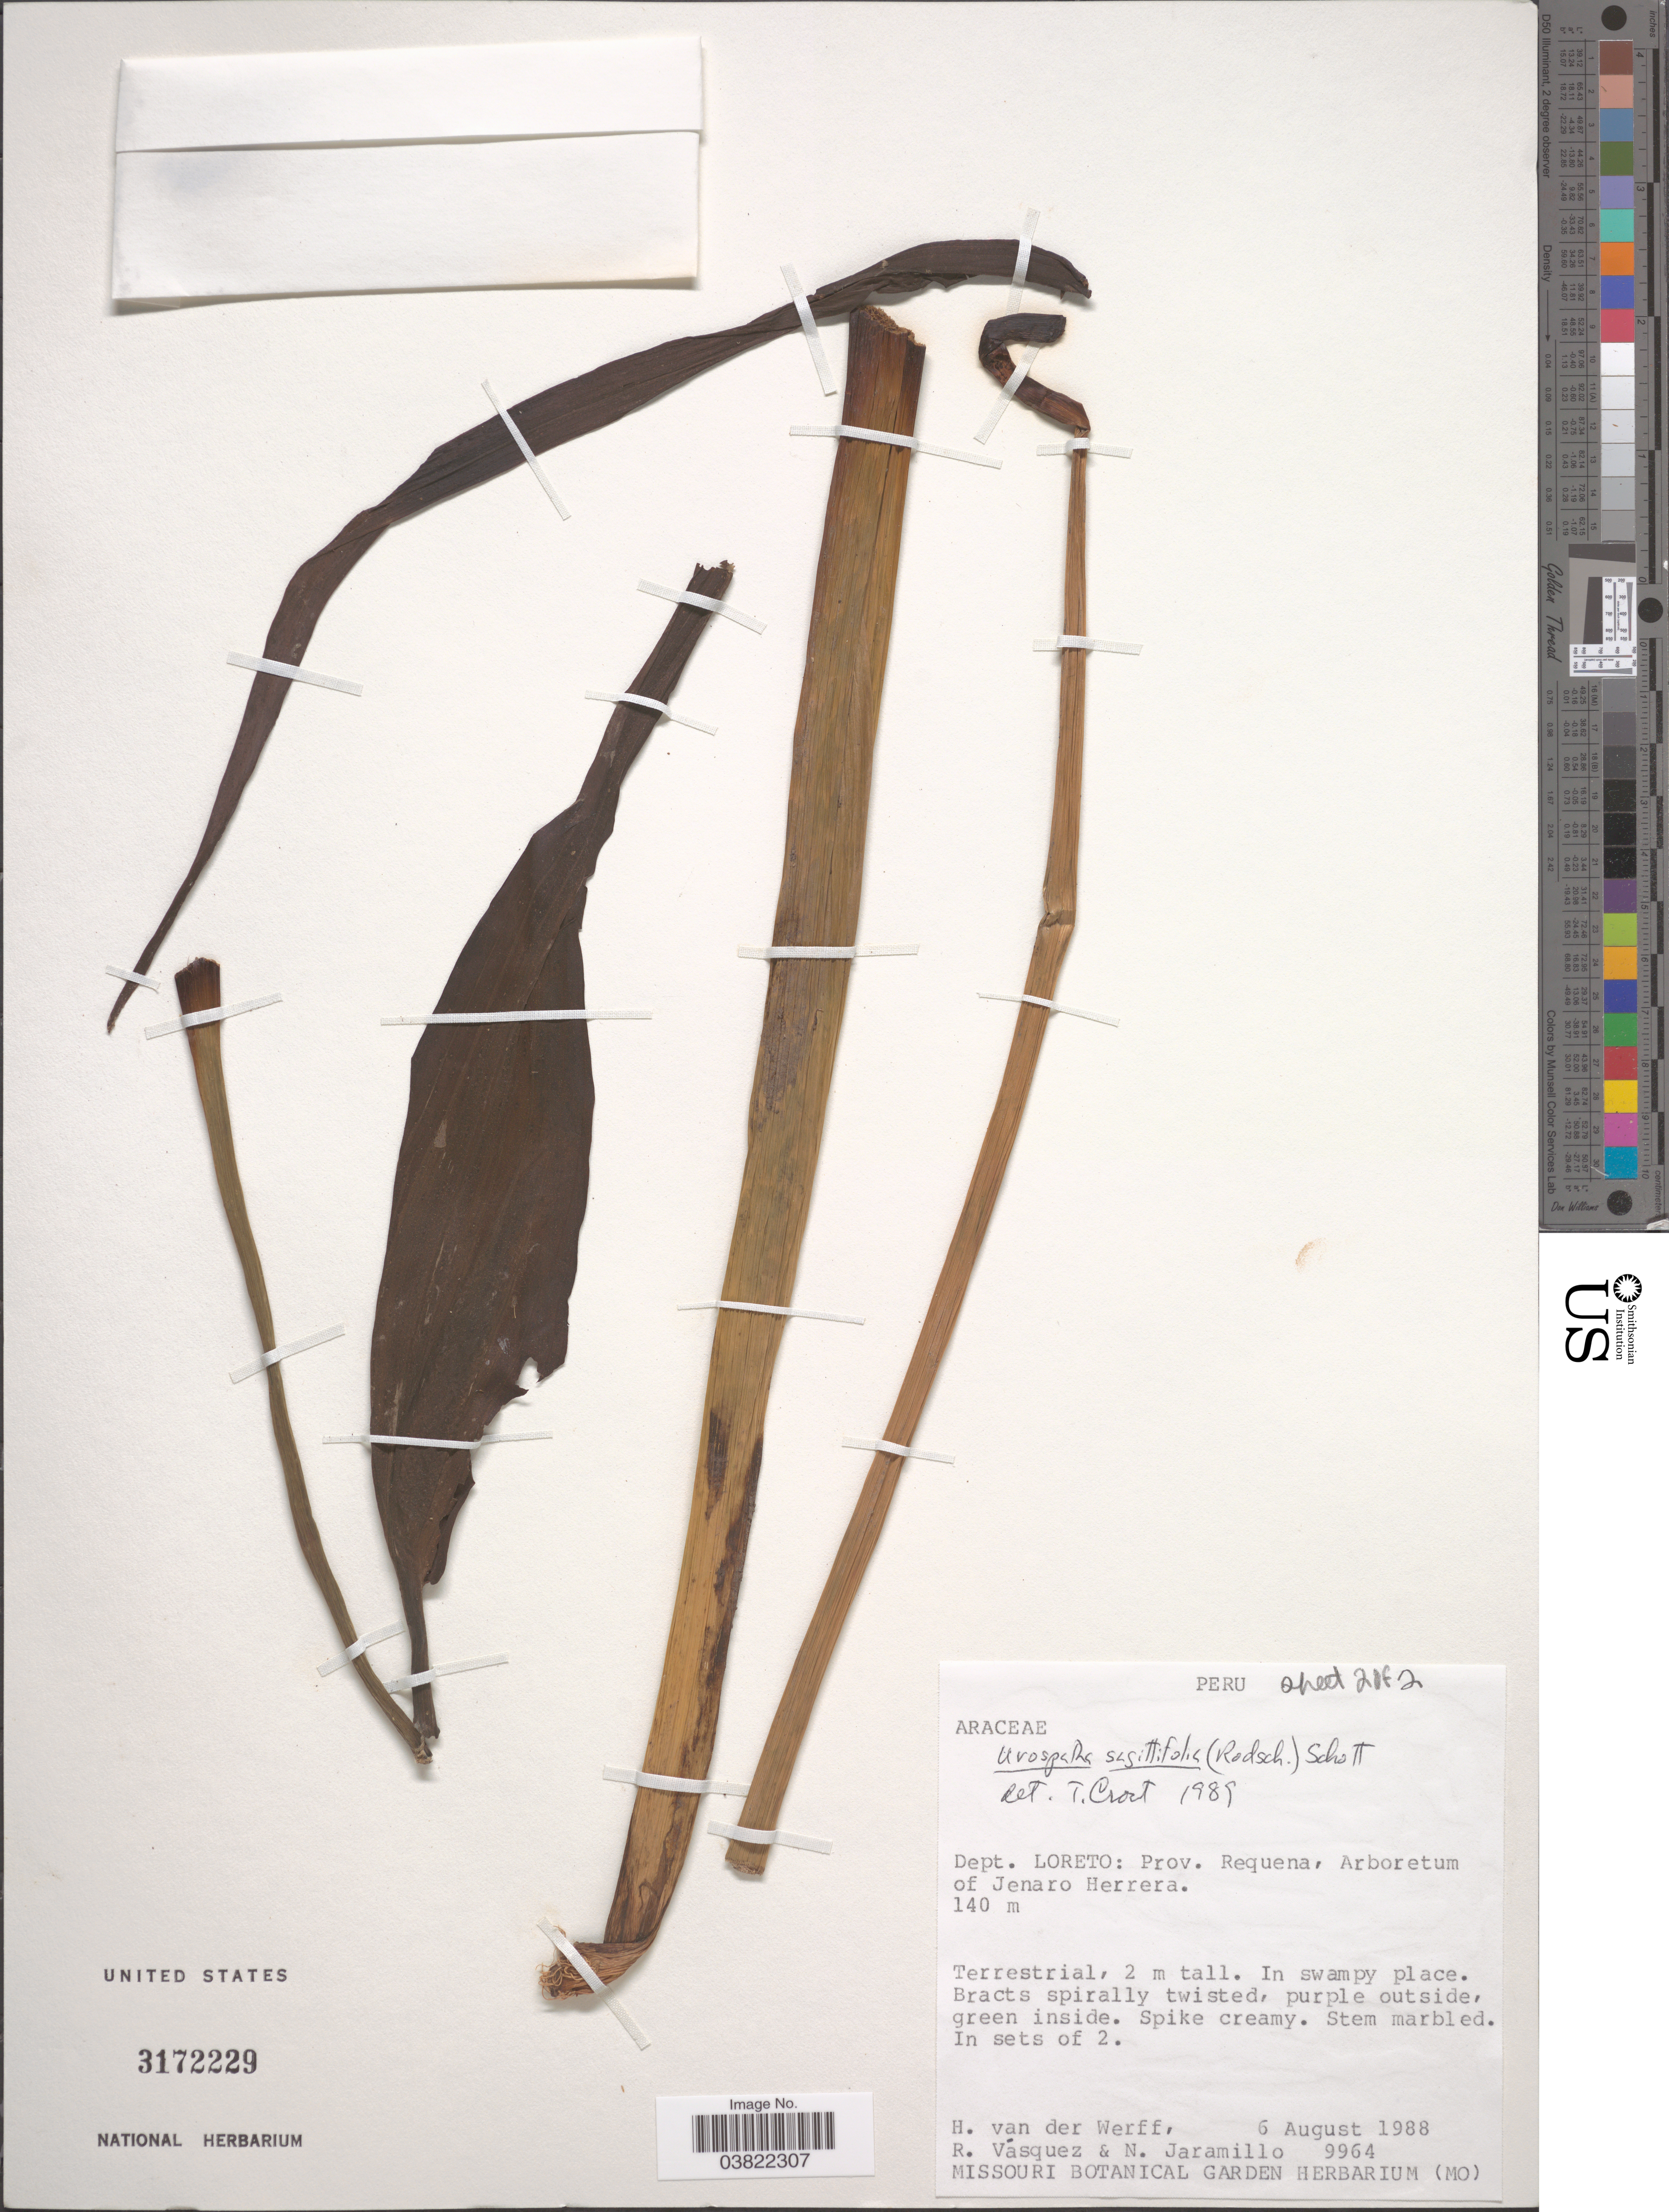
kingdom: Plantae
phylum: Tracheophyta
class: Liliopsida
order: Alismatales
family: Araceae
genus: Urospatha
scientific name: Urospatha sagittifolia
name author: (Rudge) Schott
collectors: H. van der Werff, R. Vásquez & N. Jaramillo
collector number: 9964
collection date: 1988-08-06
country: Peru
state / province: Loreto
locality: Dept. Loreto: Prov. Requena, Arboretum of Jenaro Herrera.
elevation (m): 140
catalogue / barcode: US 3172229